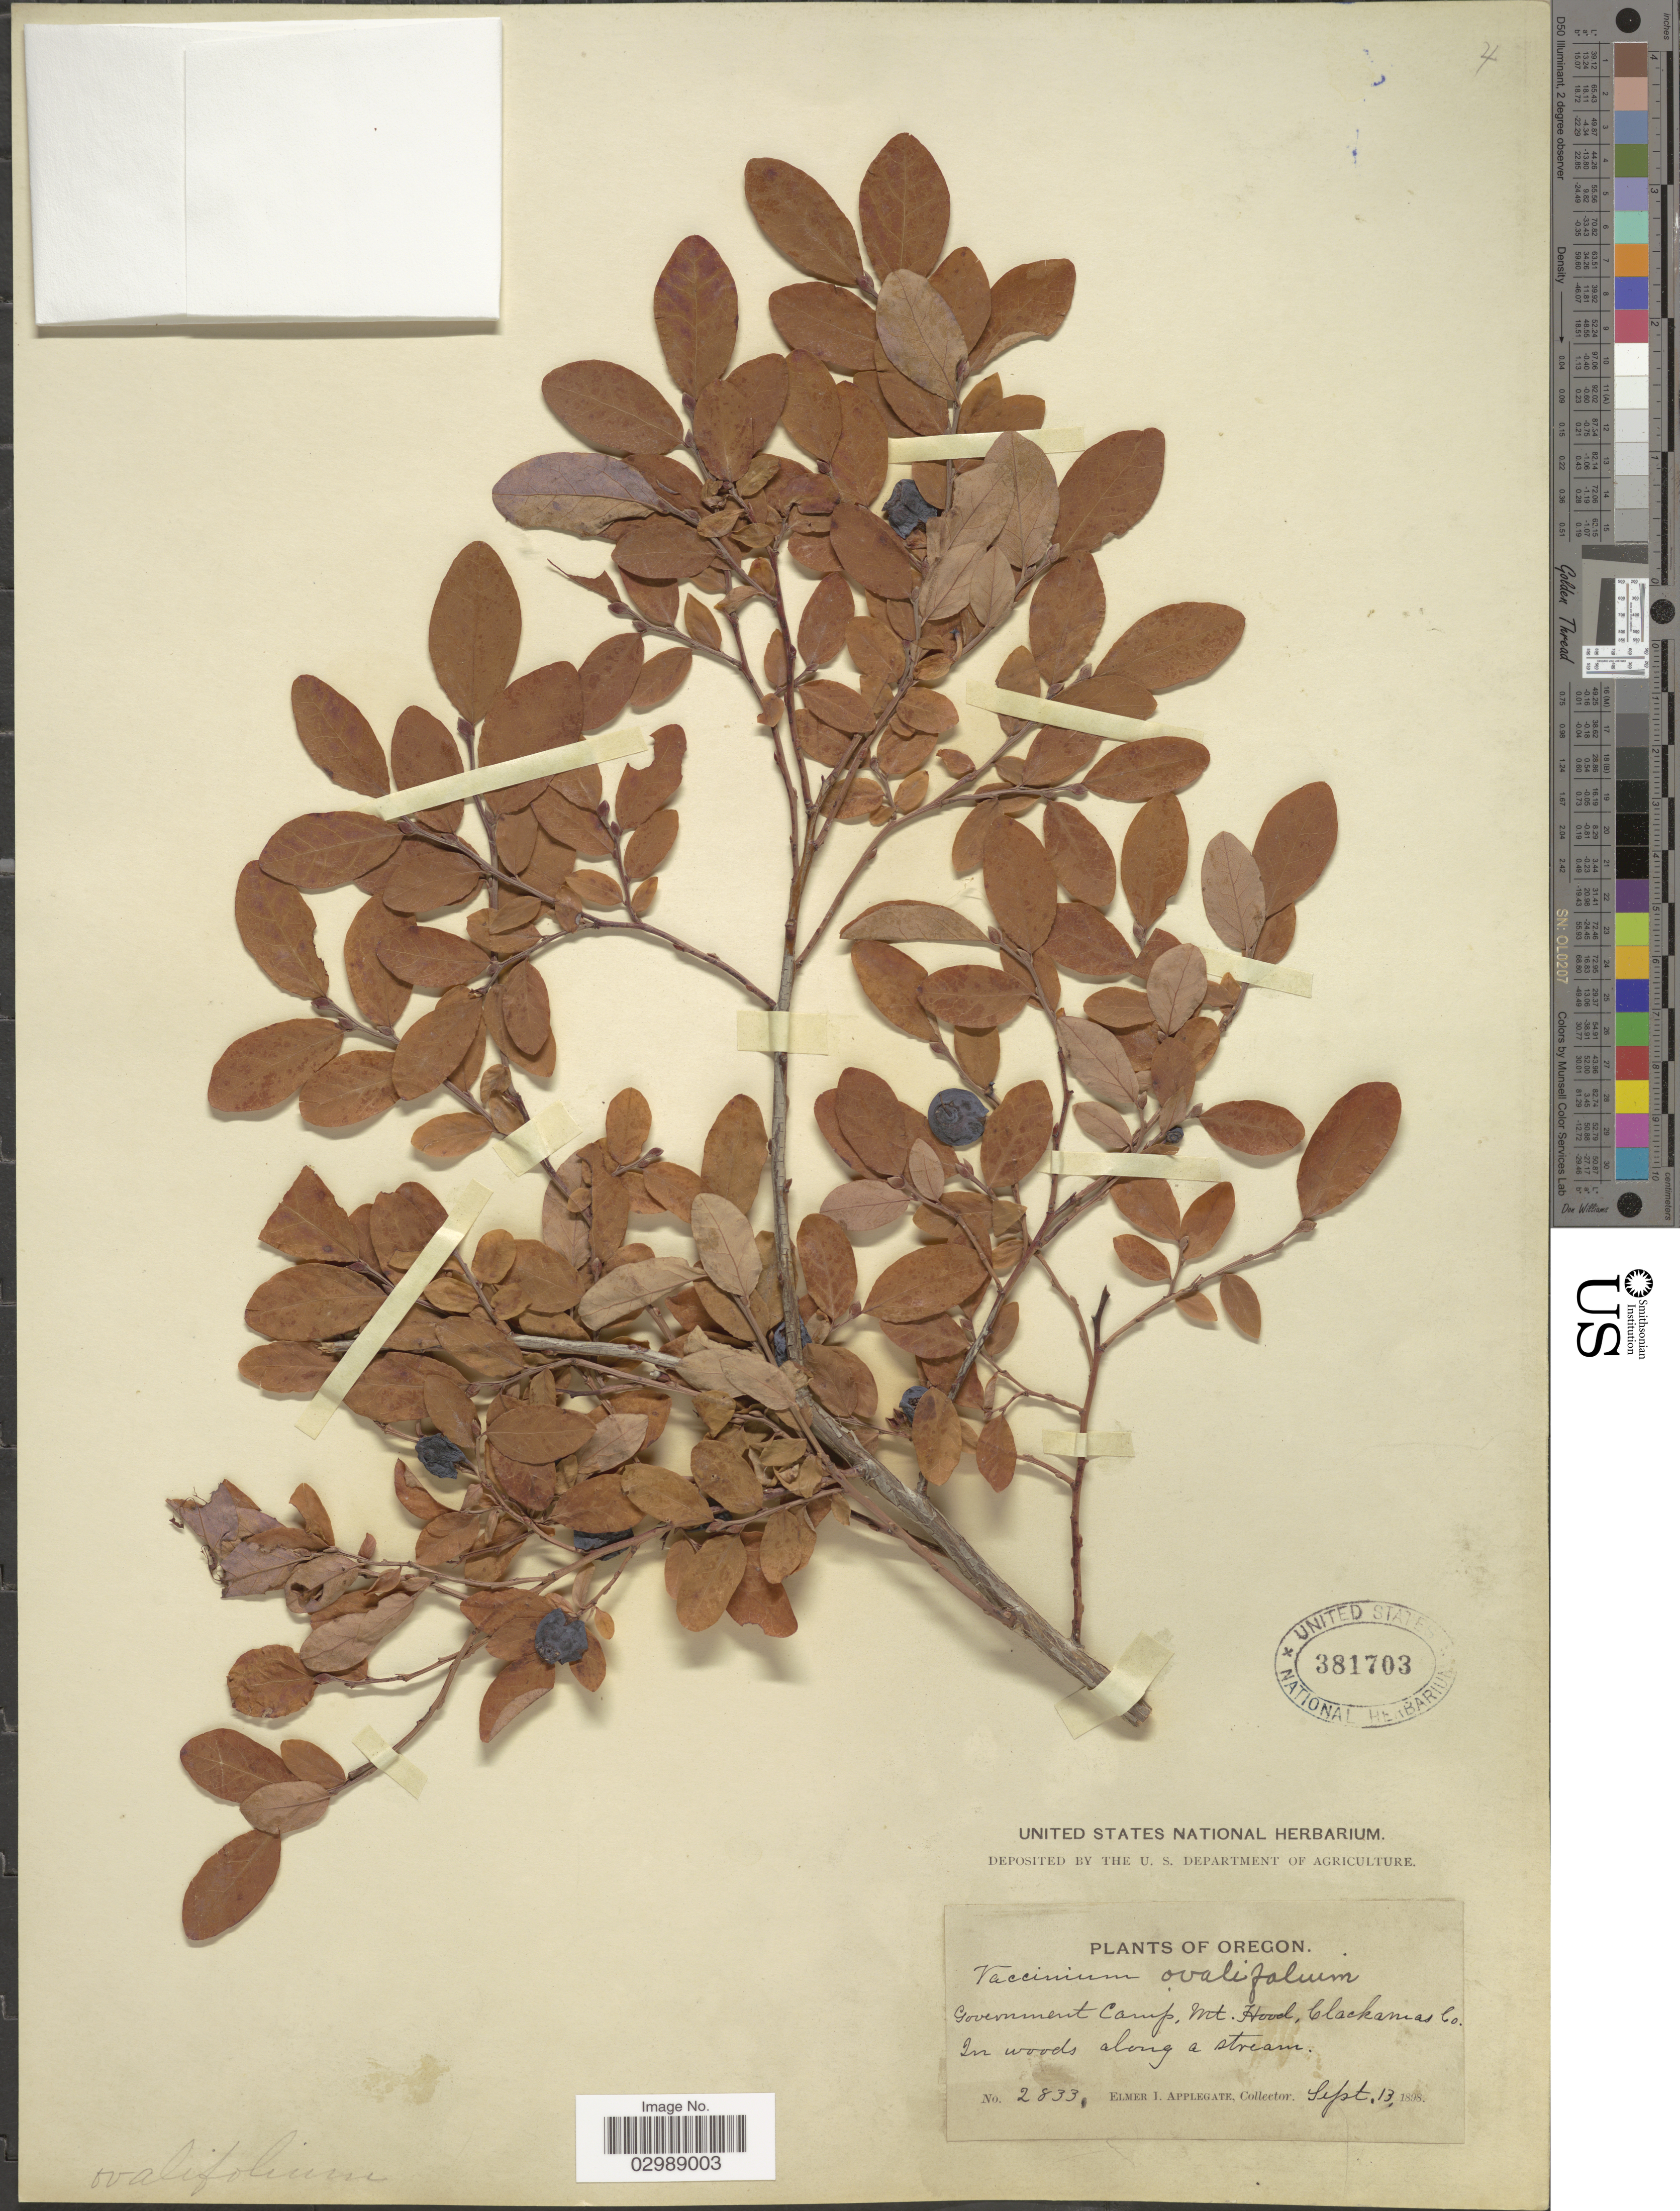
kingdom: Plantae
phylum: Tracheophyta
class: Magnoliopsida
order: Ericales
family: Ericaceae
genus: Vaccinium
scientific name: Vaccinium ovalifolium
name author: Sm.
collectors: E. I. Applegate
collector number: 2833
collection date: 1898-09-13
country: United States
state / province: Oregon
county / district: Clackamas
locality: Government Camp, Mt. Hood, Clackamas Co.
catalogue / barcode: US 381703